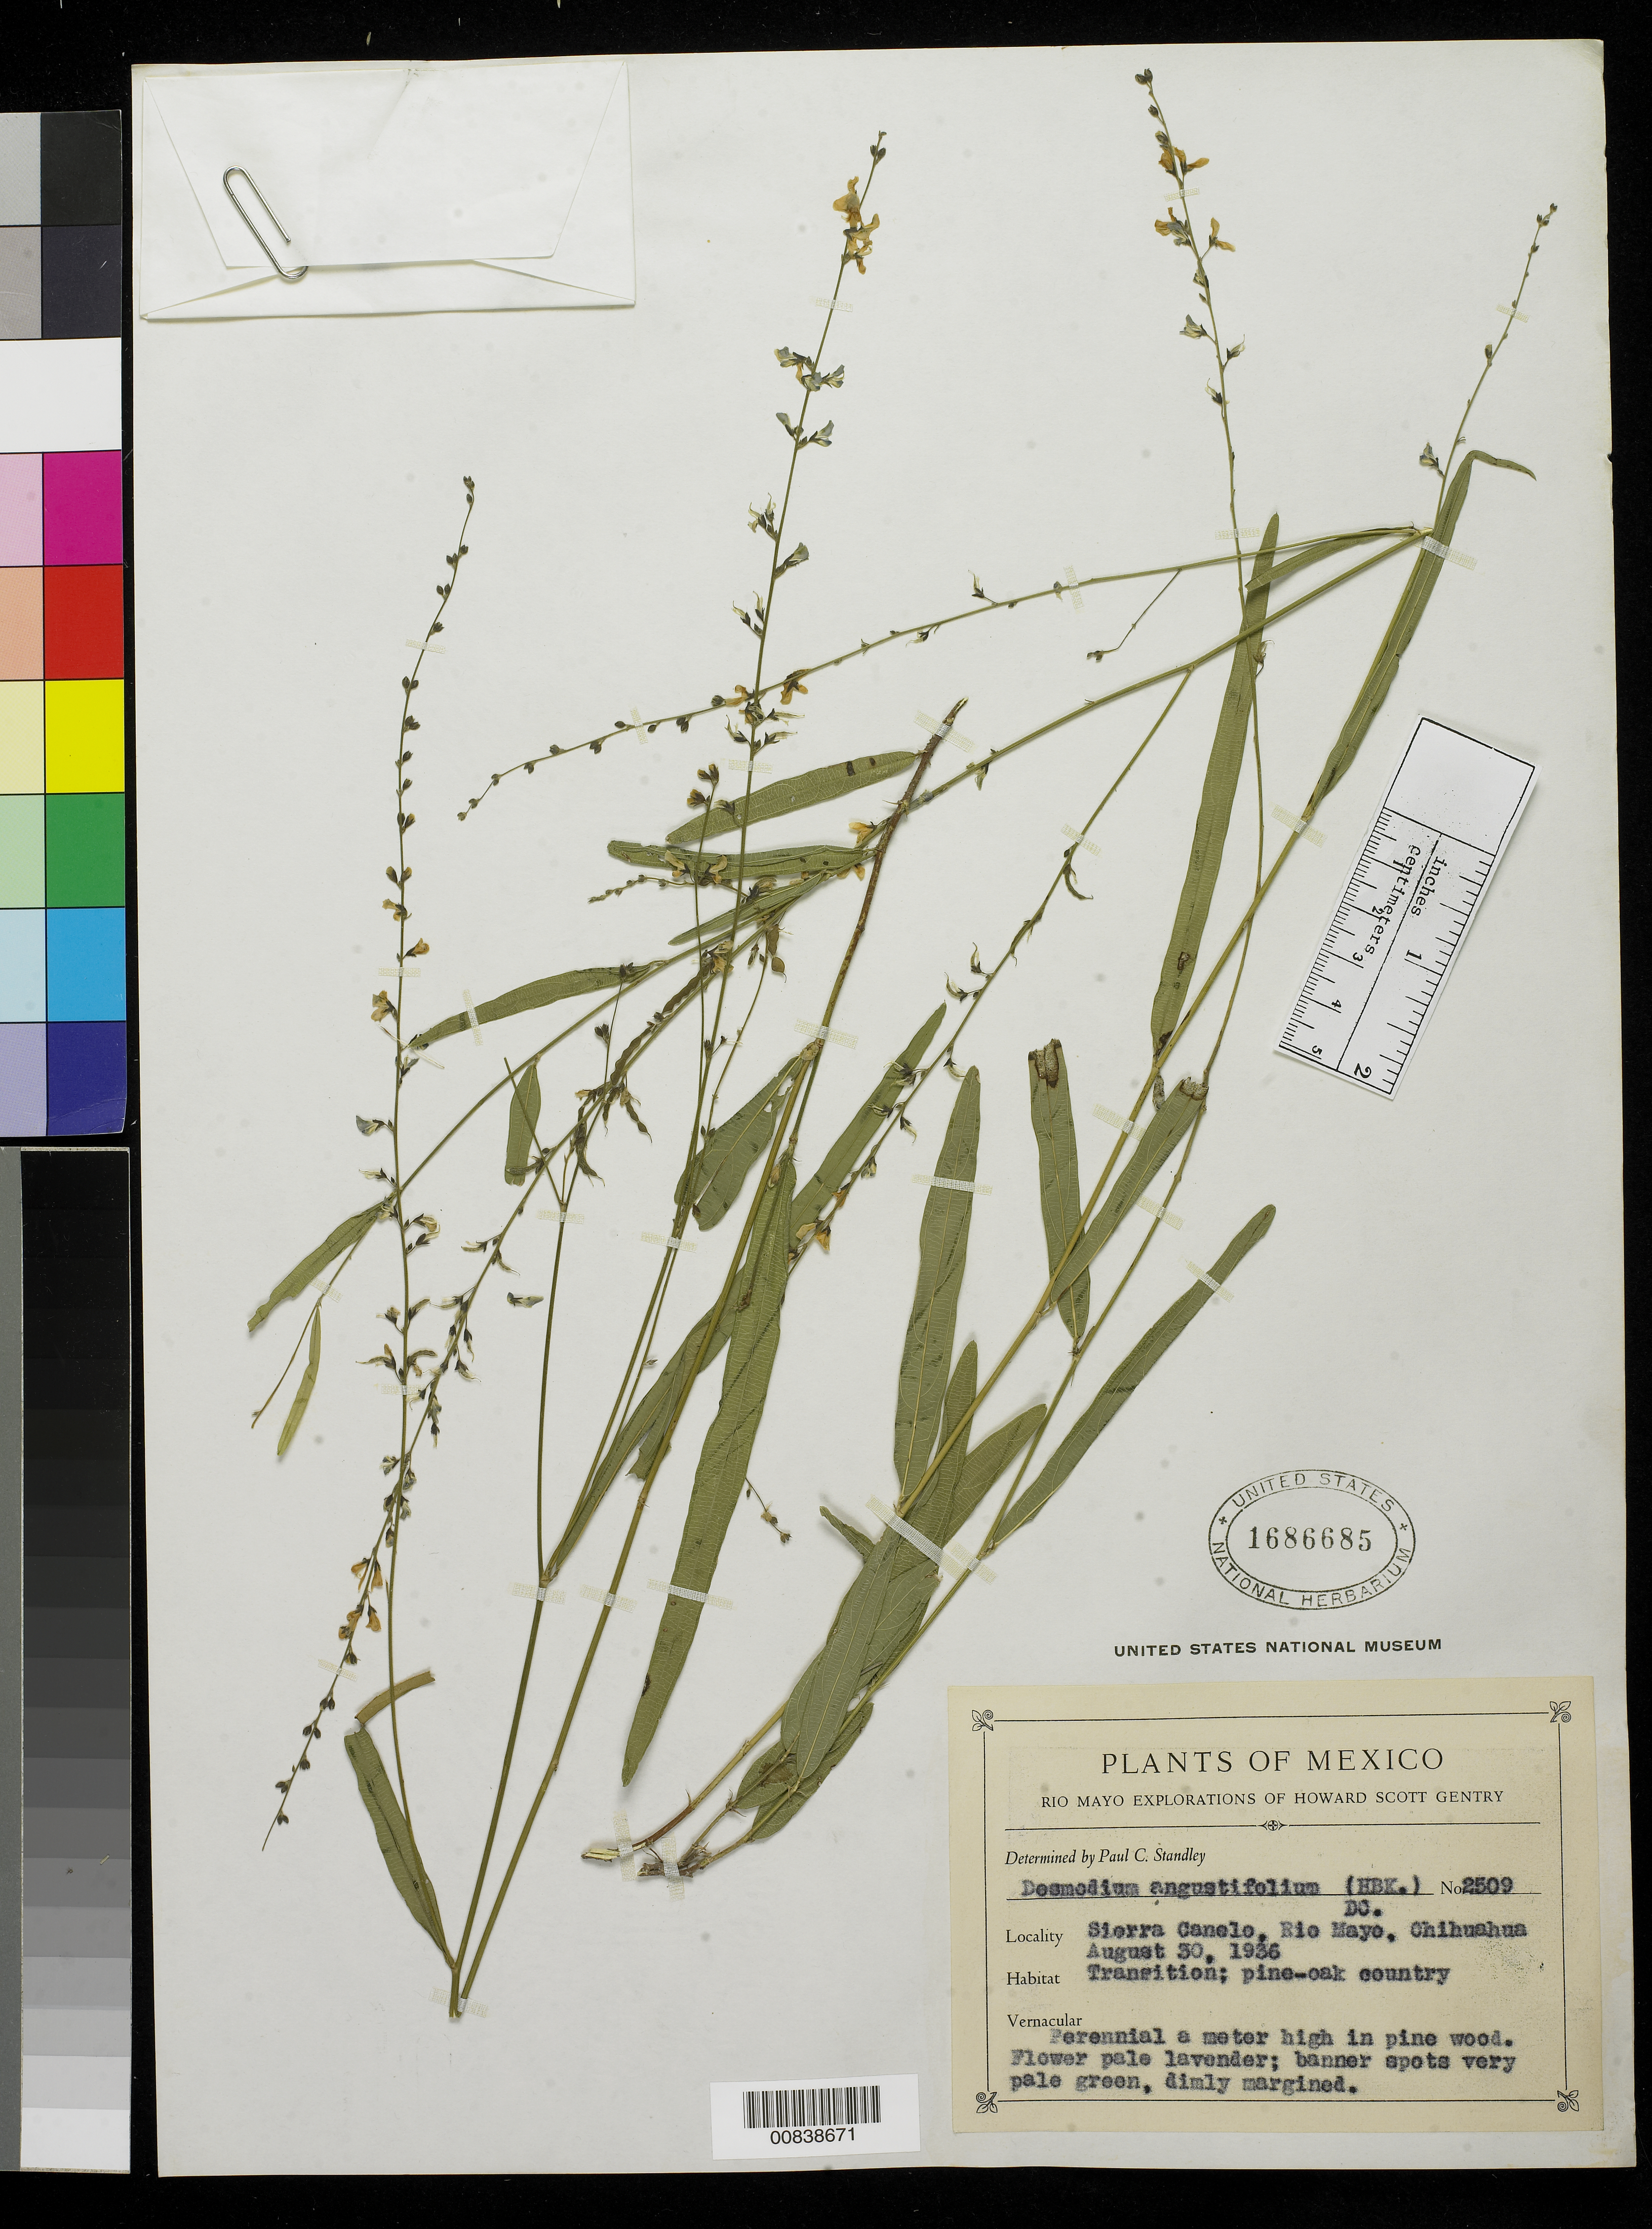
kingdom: Plantae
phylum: Tracheophyta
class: Magnoliopsida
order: Fabales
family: Fabaceae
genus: Desmodium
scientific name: Desmodium angustifolium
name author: (Kunth) DC.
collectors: H. S. Gentry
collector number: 1811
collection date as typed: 13 Sep 1935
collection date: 1935-09-13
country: Mexico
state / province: Chihuahua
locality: Sierra Charuco, Río Fuerte, Chihuahua.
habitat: Transition; pine slope. Rocky terrain.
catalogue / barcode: US 1686527